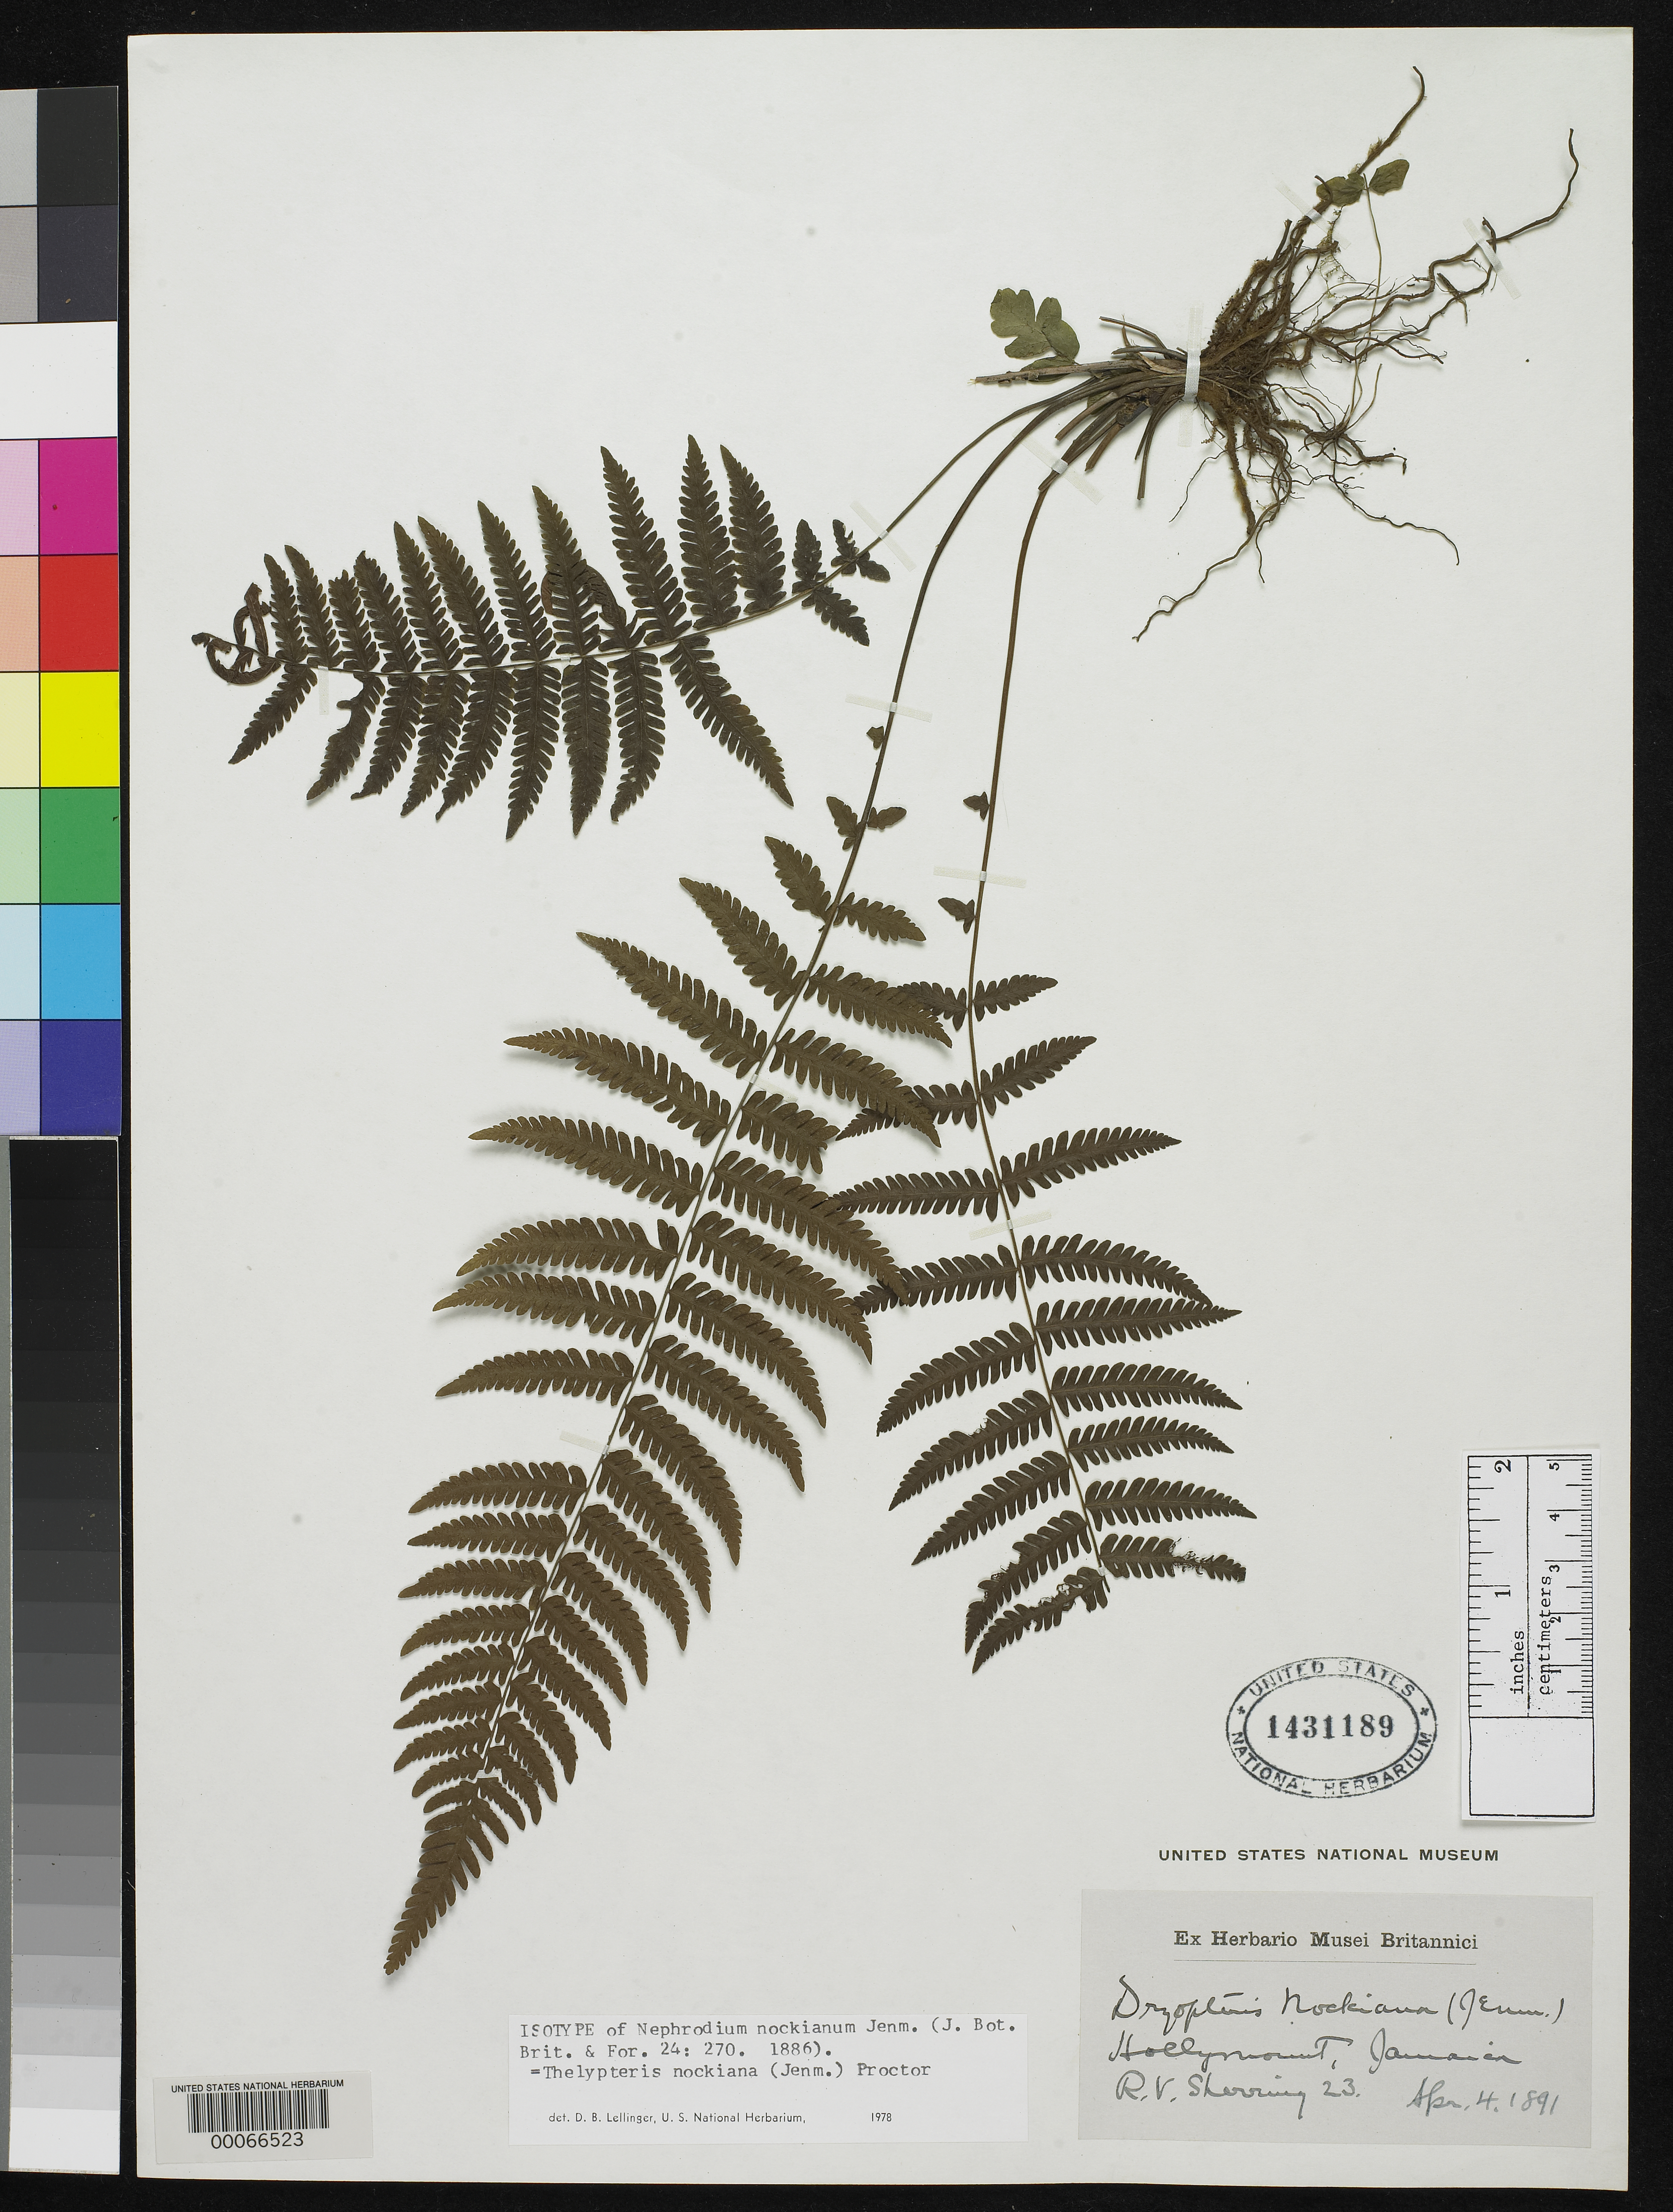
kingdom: Plantae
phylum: Tracheophyta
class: Polypodiopsida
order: Polypodiales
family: Dryopteridaceae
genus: Nephrodium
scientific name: Nephrodium nockianum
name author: Jenman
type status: Isotype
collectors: R. Sherring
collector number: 23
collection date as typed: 04 Apr 1891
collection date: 1891-04-04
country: Jamaica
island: Greater Antilles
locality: Hollymount.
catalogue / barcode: US 1431189